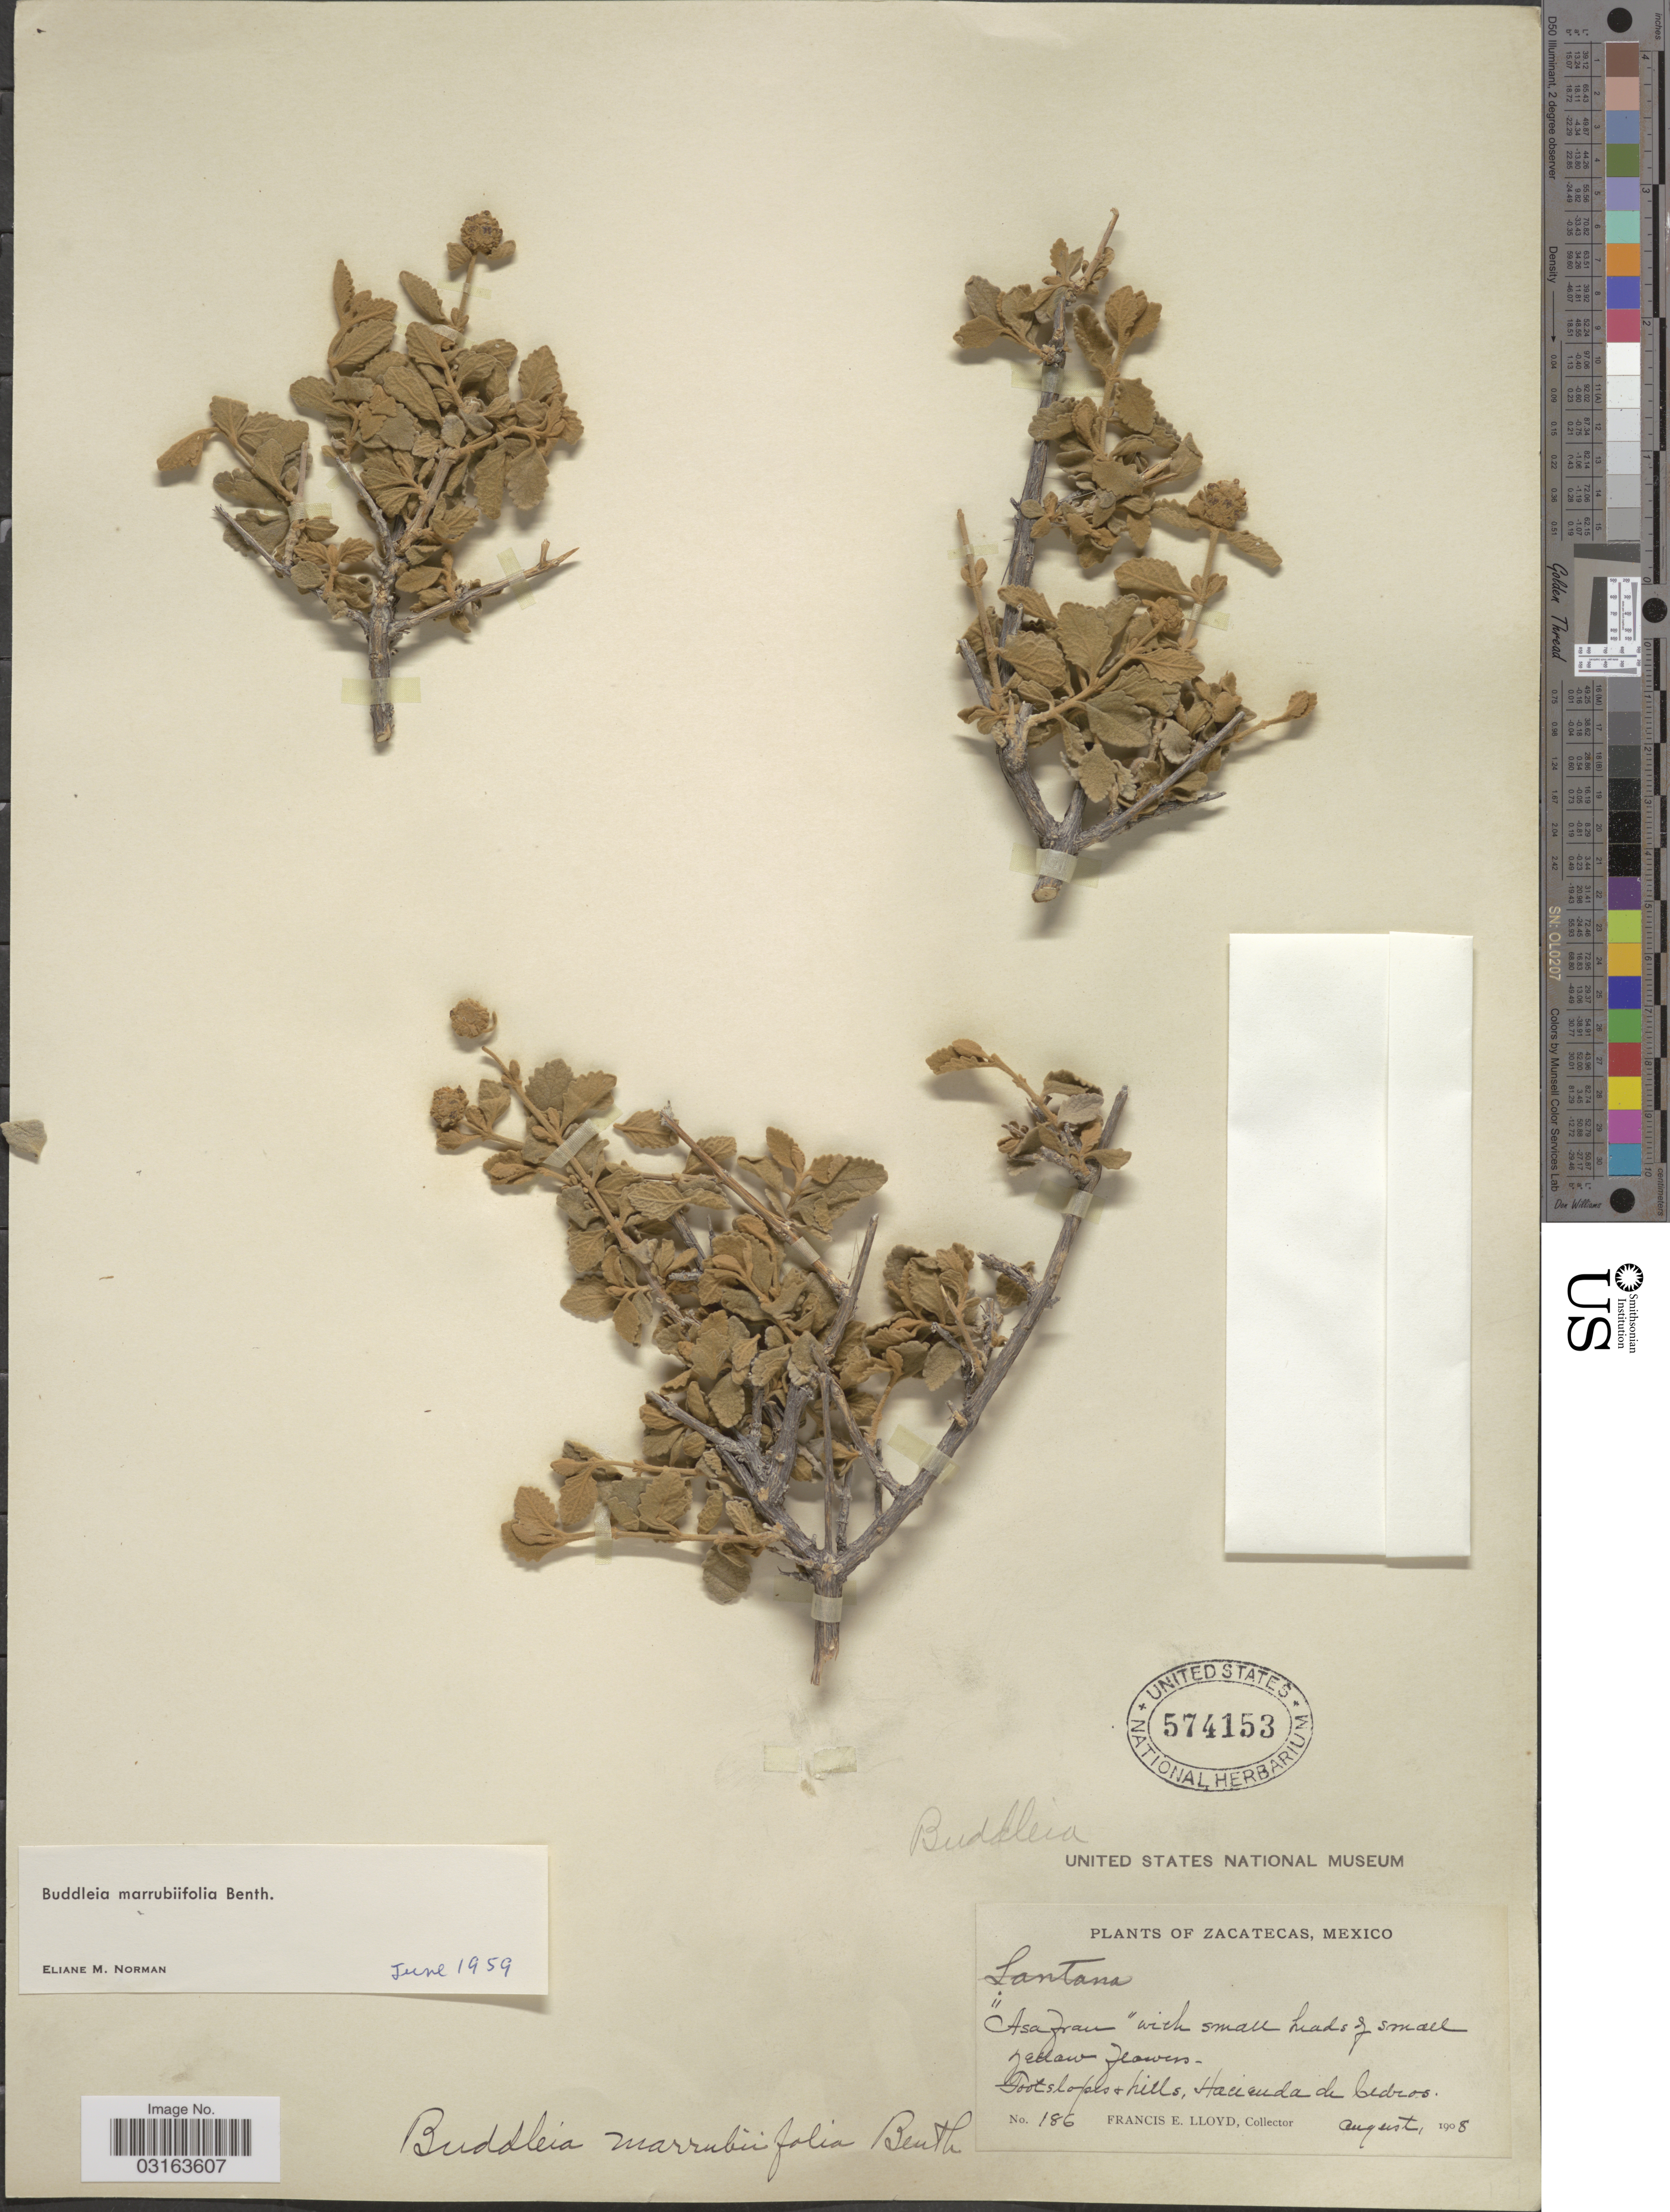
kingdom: Plantae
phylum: Tracheophyta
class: Magnoliopsida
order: Lamiales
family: Scrophulariaceae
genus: Buddleja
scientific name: Buddleja marrubiifolia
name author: Benth.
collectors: Lloyd, C. E.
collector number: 186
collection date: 1908-08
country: Mexico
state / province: Zacatecas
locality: Footslopes & hills, Hacienda de Cedros.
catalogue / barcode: US 574153